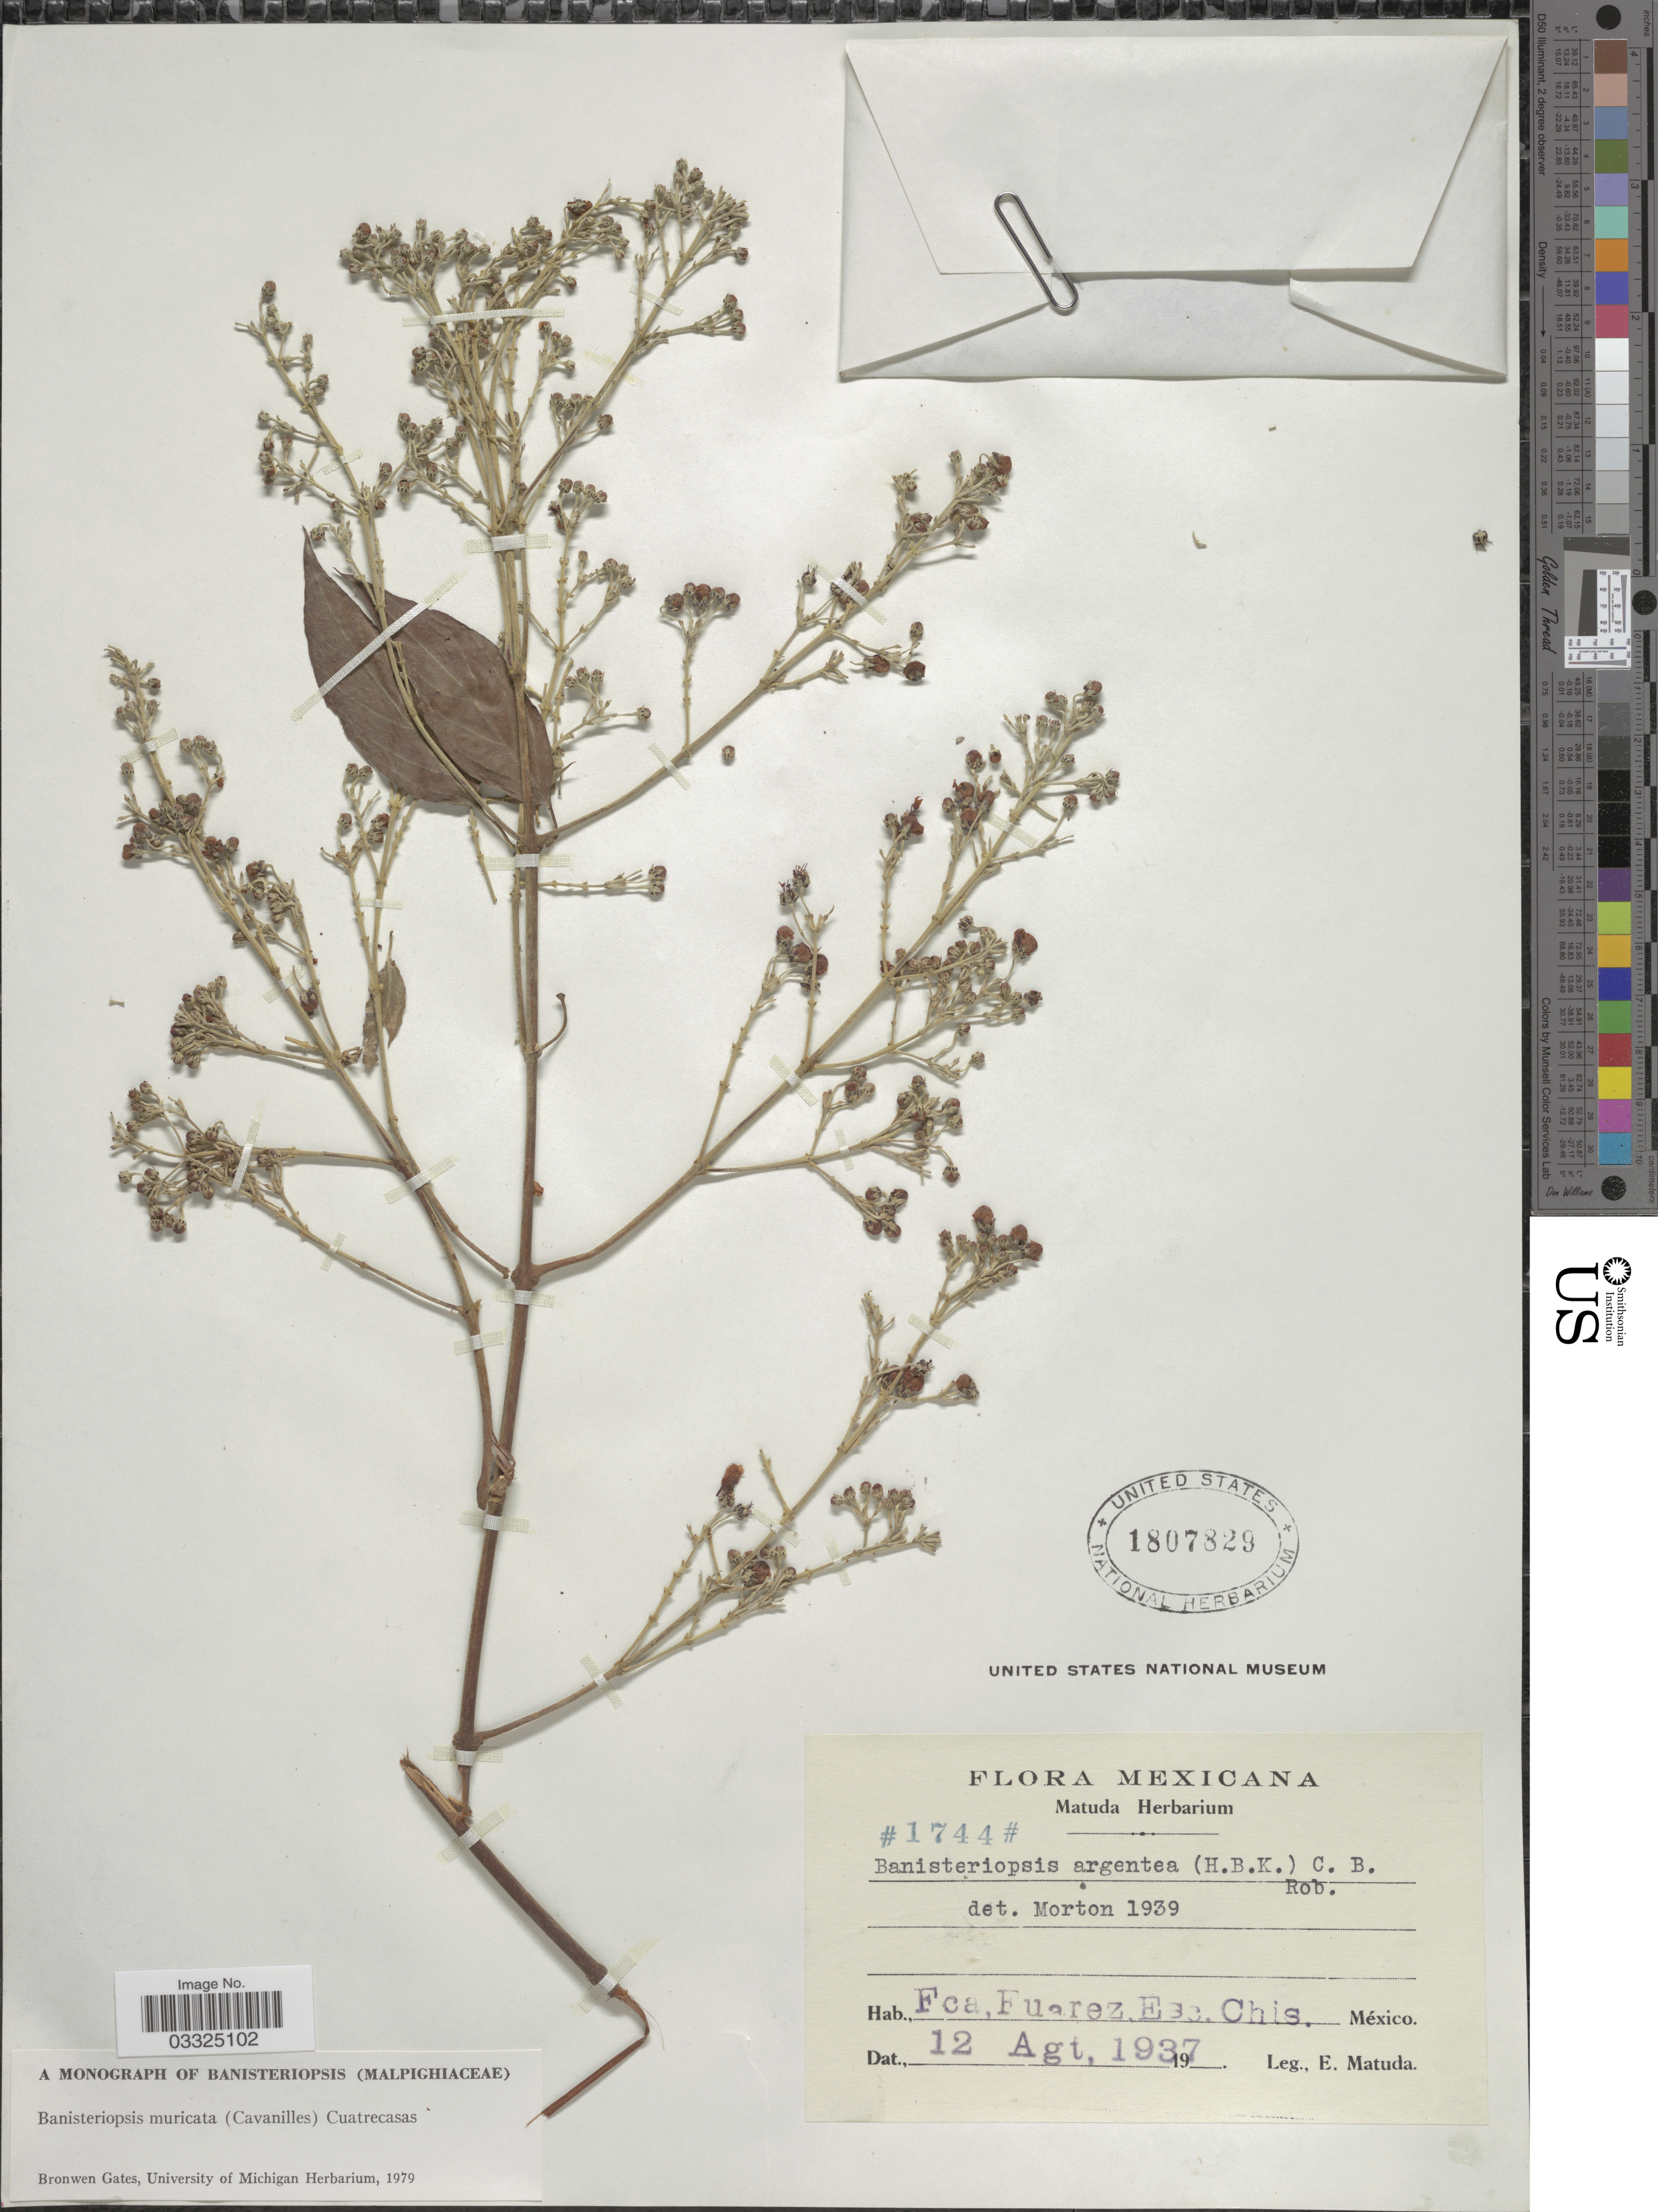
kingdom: Plantae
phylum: Tracheophyta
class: Magnoliopsida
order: Malpighiales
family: Malpighiaceae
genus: Banisteriopsis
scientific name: Banisteriopsis muricata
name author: (Cav.) Cuatrec.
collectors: E. Matuda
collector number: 1744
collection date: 1937-08-12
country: Mexico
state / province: Chiapas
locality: Fca. Fuarez.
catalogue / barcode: US 1807829